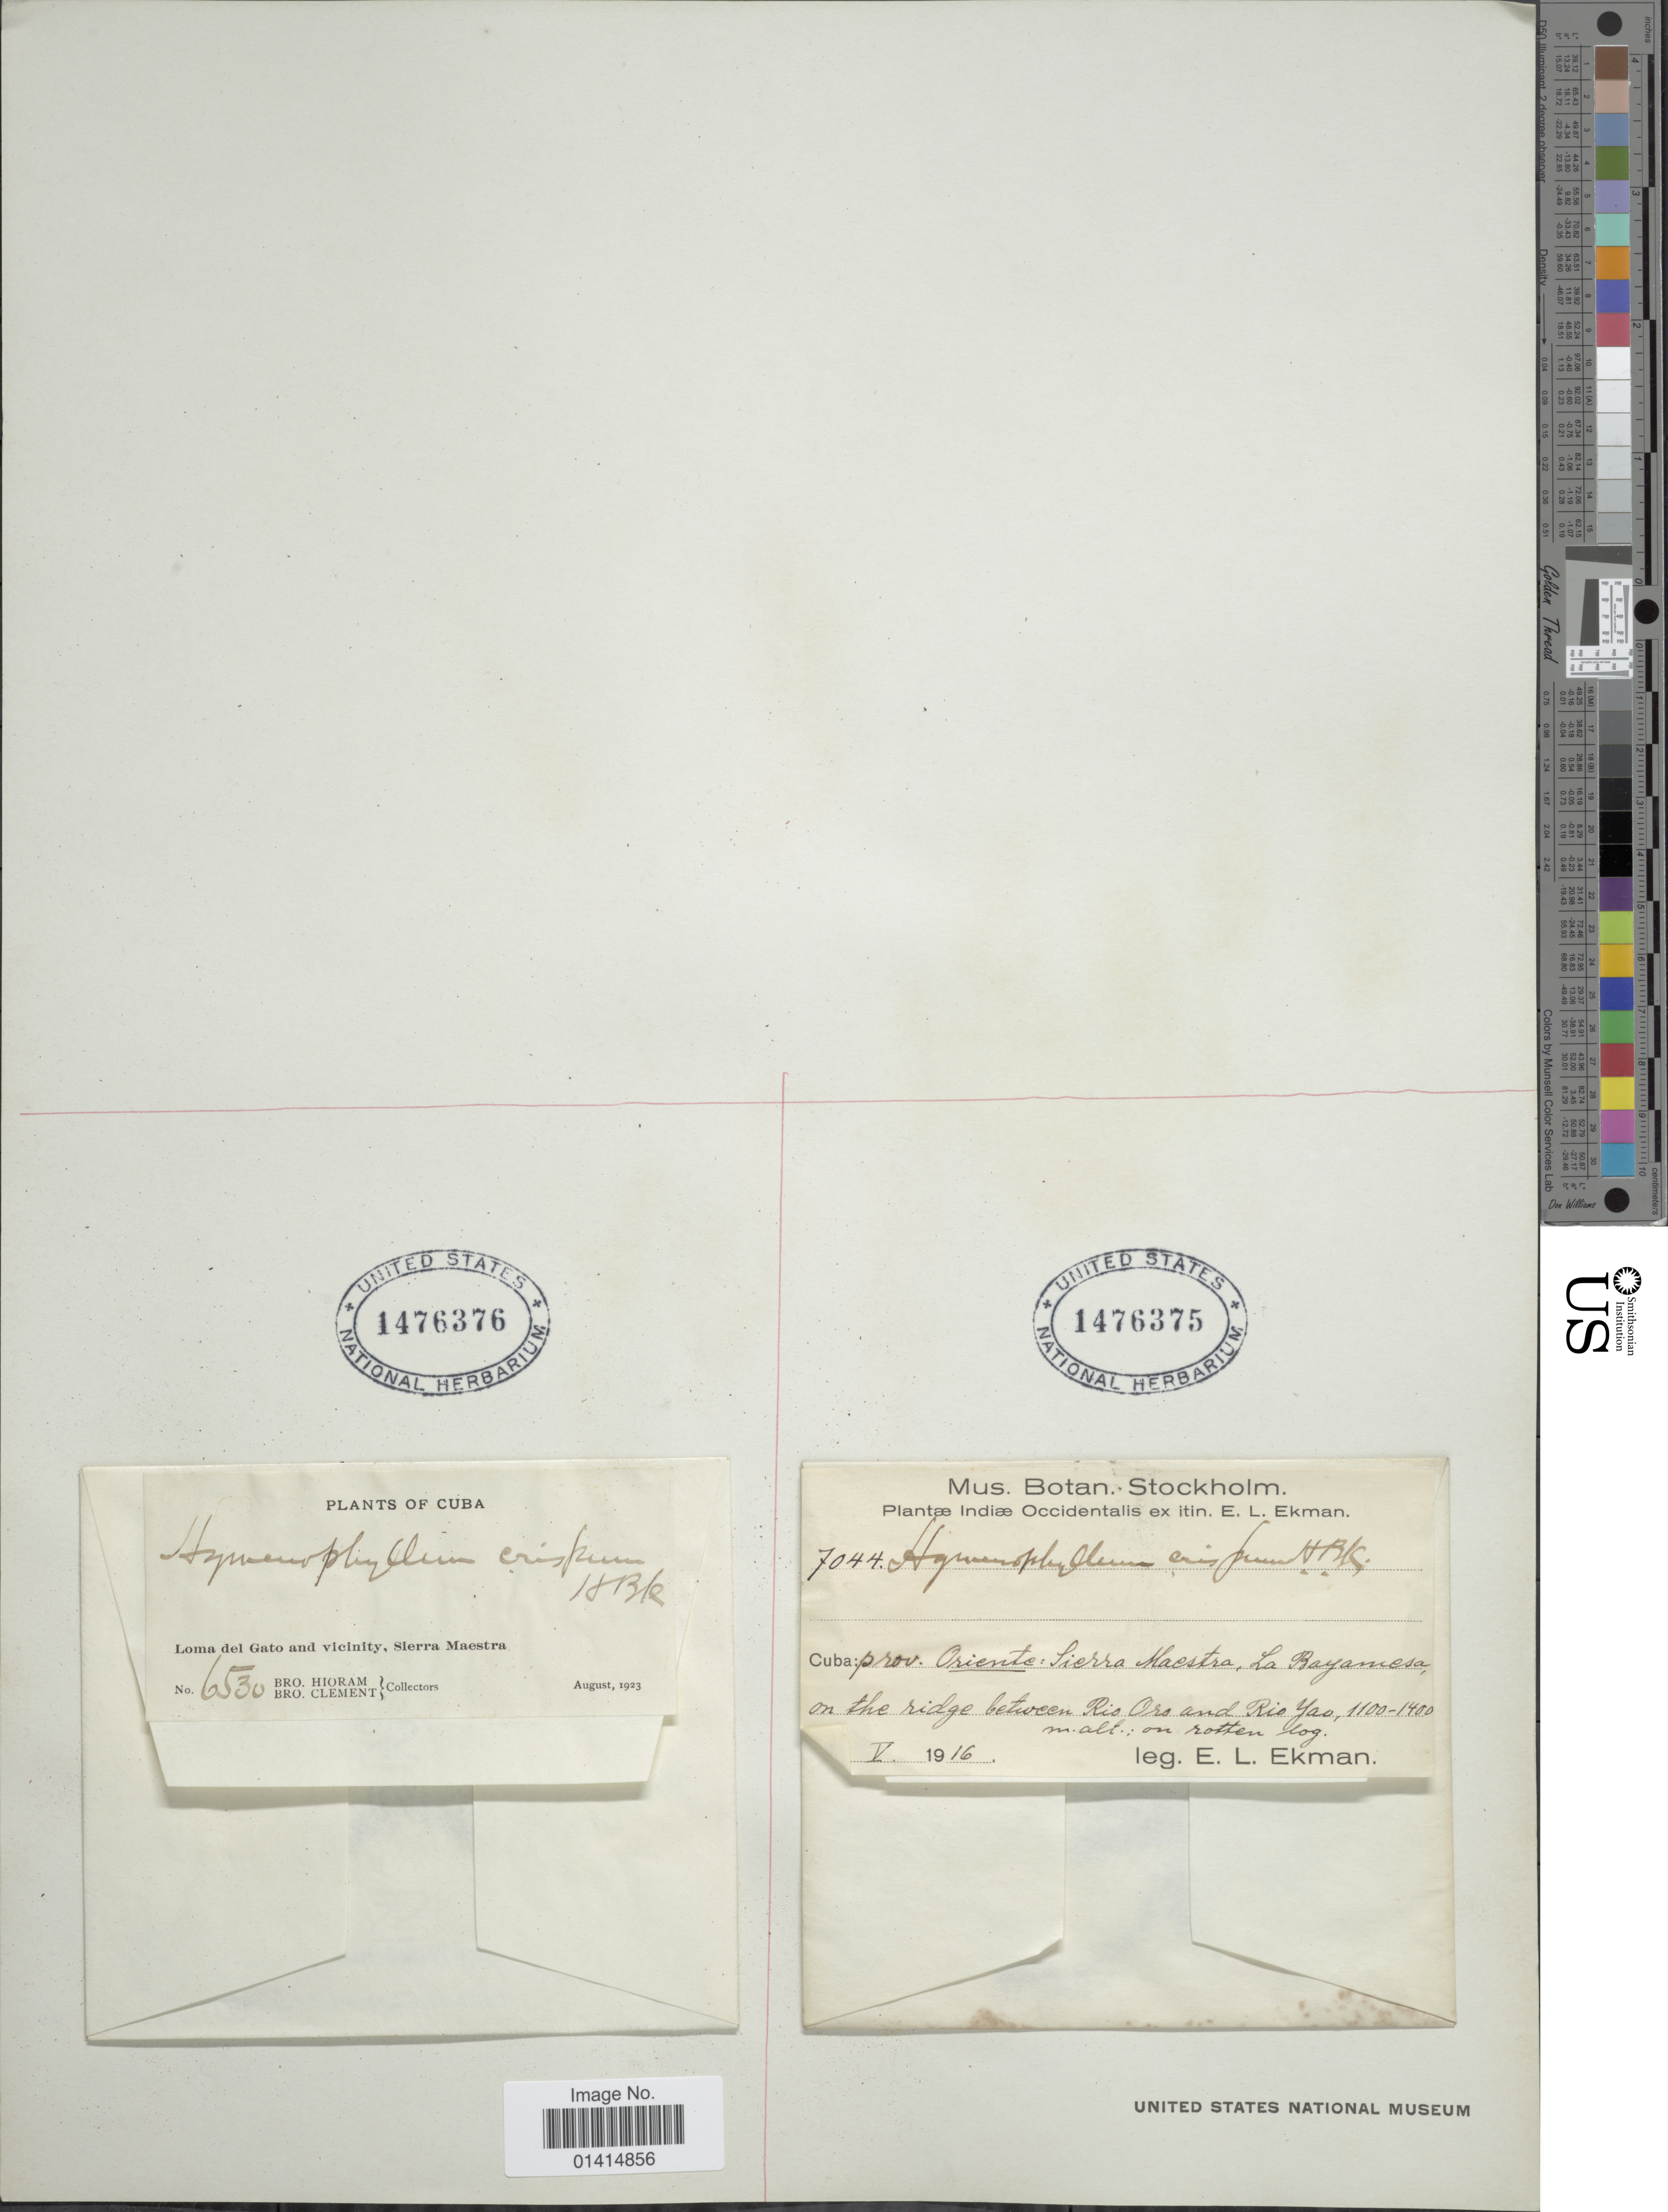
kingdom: Plantae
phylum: Tracheophyta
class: Polypodiopsida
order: Hymenophyllales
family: Hymenophyllaceae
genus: Hymenophyllum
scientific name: Hymenophyllum contortum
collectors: E. L. Ekman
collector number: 7044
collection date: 1916-05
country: Cuba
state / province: Oriente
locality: Sierra Maestra, La Bayamesa, on the ridge between Rio Oro and Rio Yao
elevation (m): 1100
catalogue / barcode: US 1476375-2